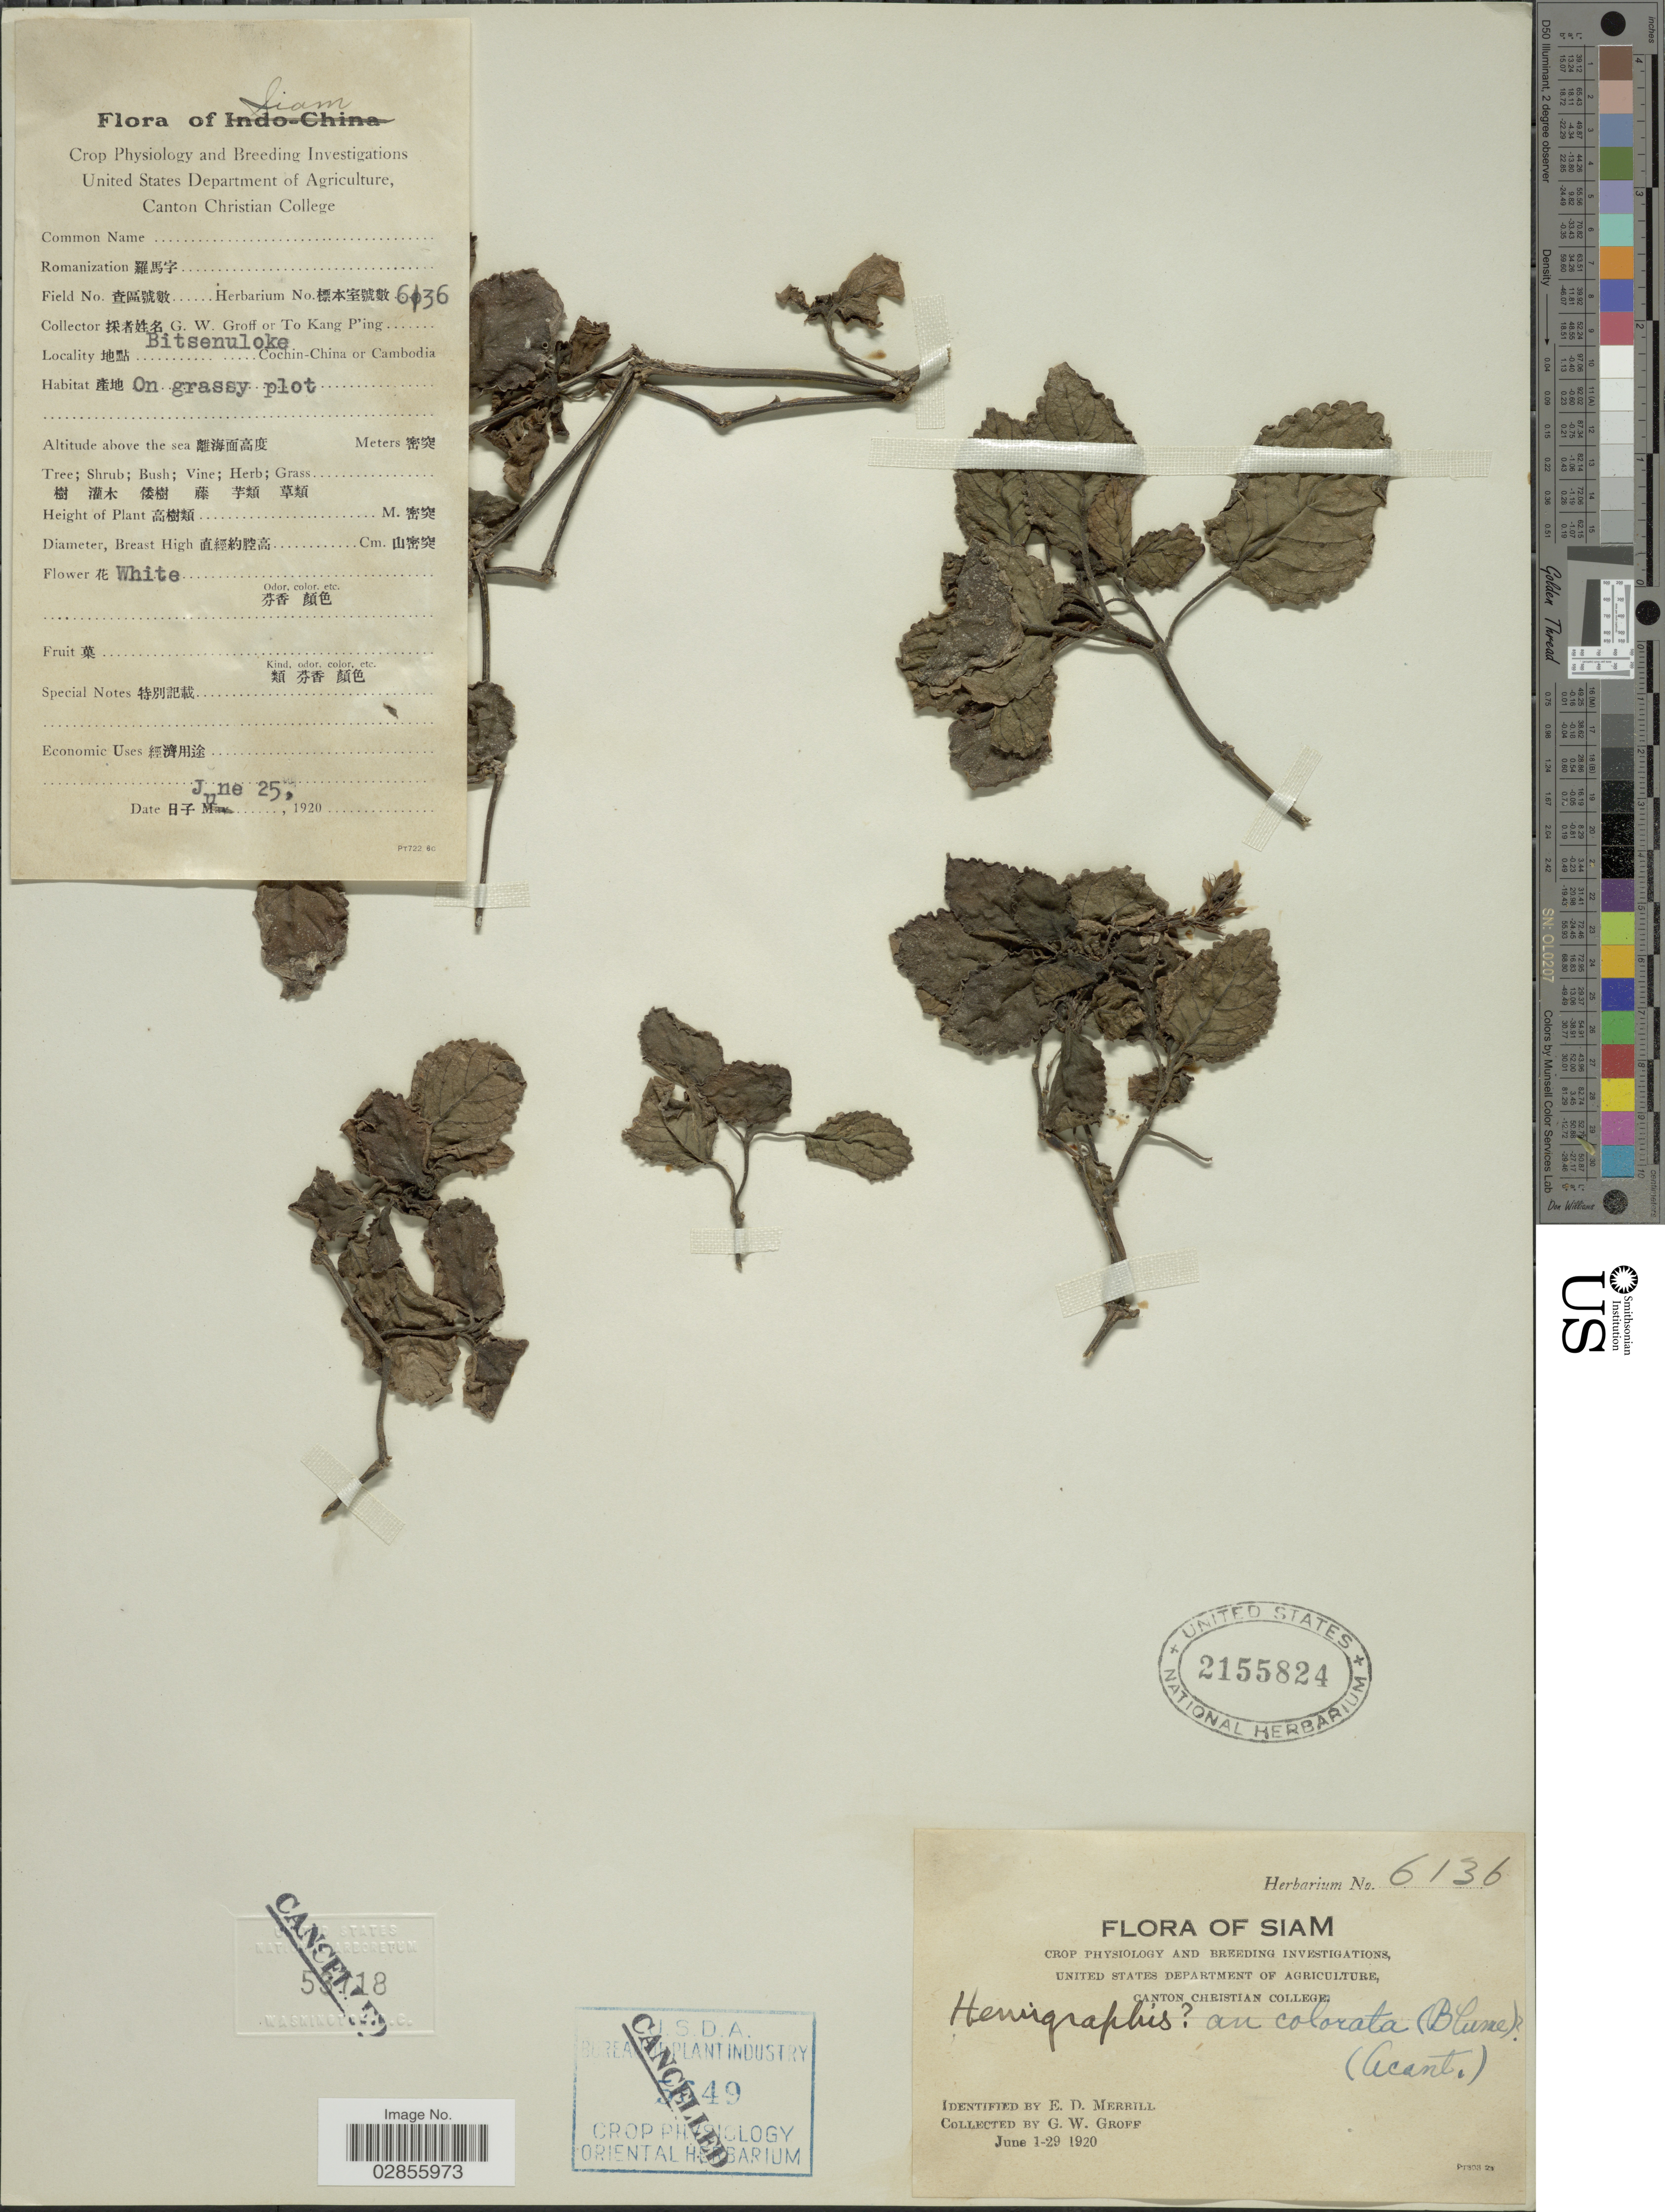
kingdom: Plantae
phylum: Tracheophyta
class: Magnoliopsida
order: Lamiales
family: Acanthaceae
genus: Hemigraphis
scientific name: Hemigraphis alternata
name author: (Burm. f.) T. Anderson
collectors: G. Groff & T. Ping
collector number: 6136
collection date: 1920-06-25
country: Thailand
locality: Siam. Bitsenuloke. Cochin-China or Cambodia.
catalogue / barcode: US 2155824